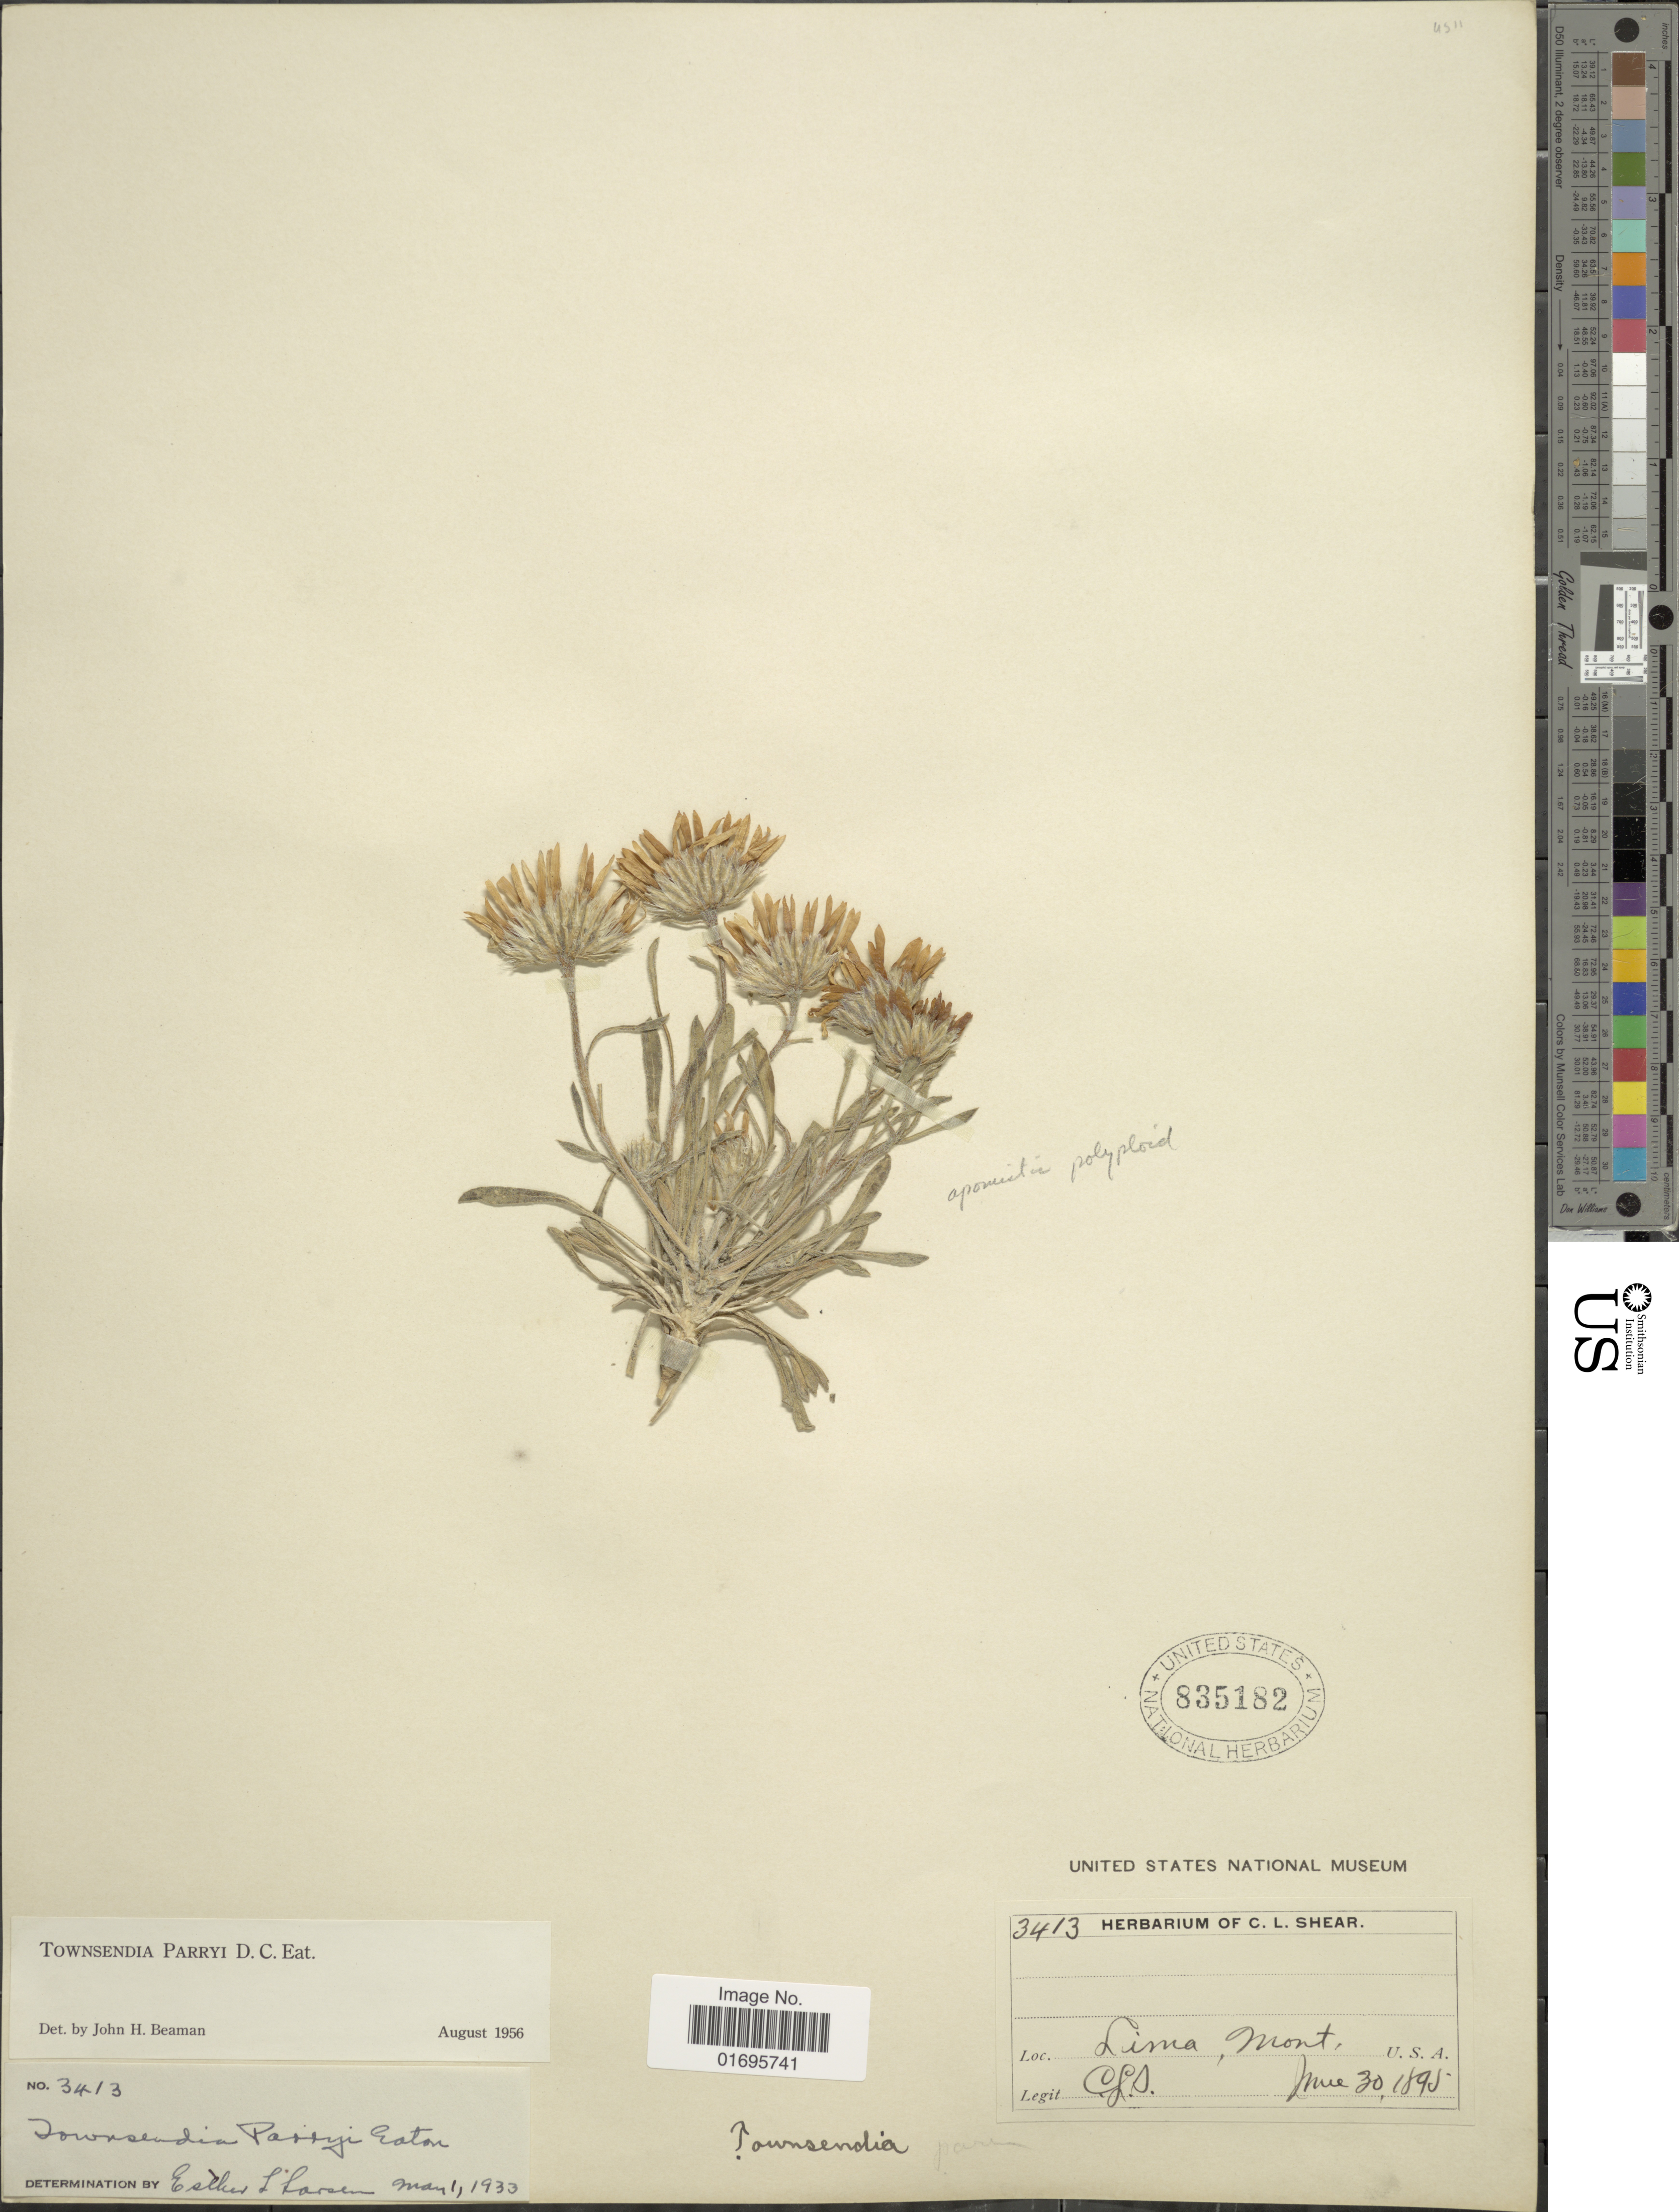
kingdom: Plantae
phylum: Tracheophyta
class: Magnoliopsida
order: Asterales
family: Asteraceae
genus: Townsendia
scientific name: Townsendia parryi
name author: D.C. Eaton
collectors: C. L. Shear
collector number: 3413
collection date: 1895-06-30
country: United States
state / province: Montana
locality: Lima, Mont.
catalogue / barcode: US 835182